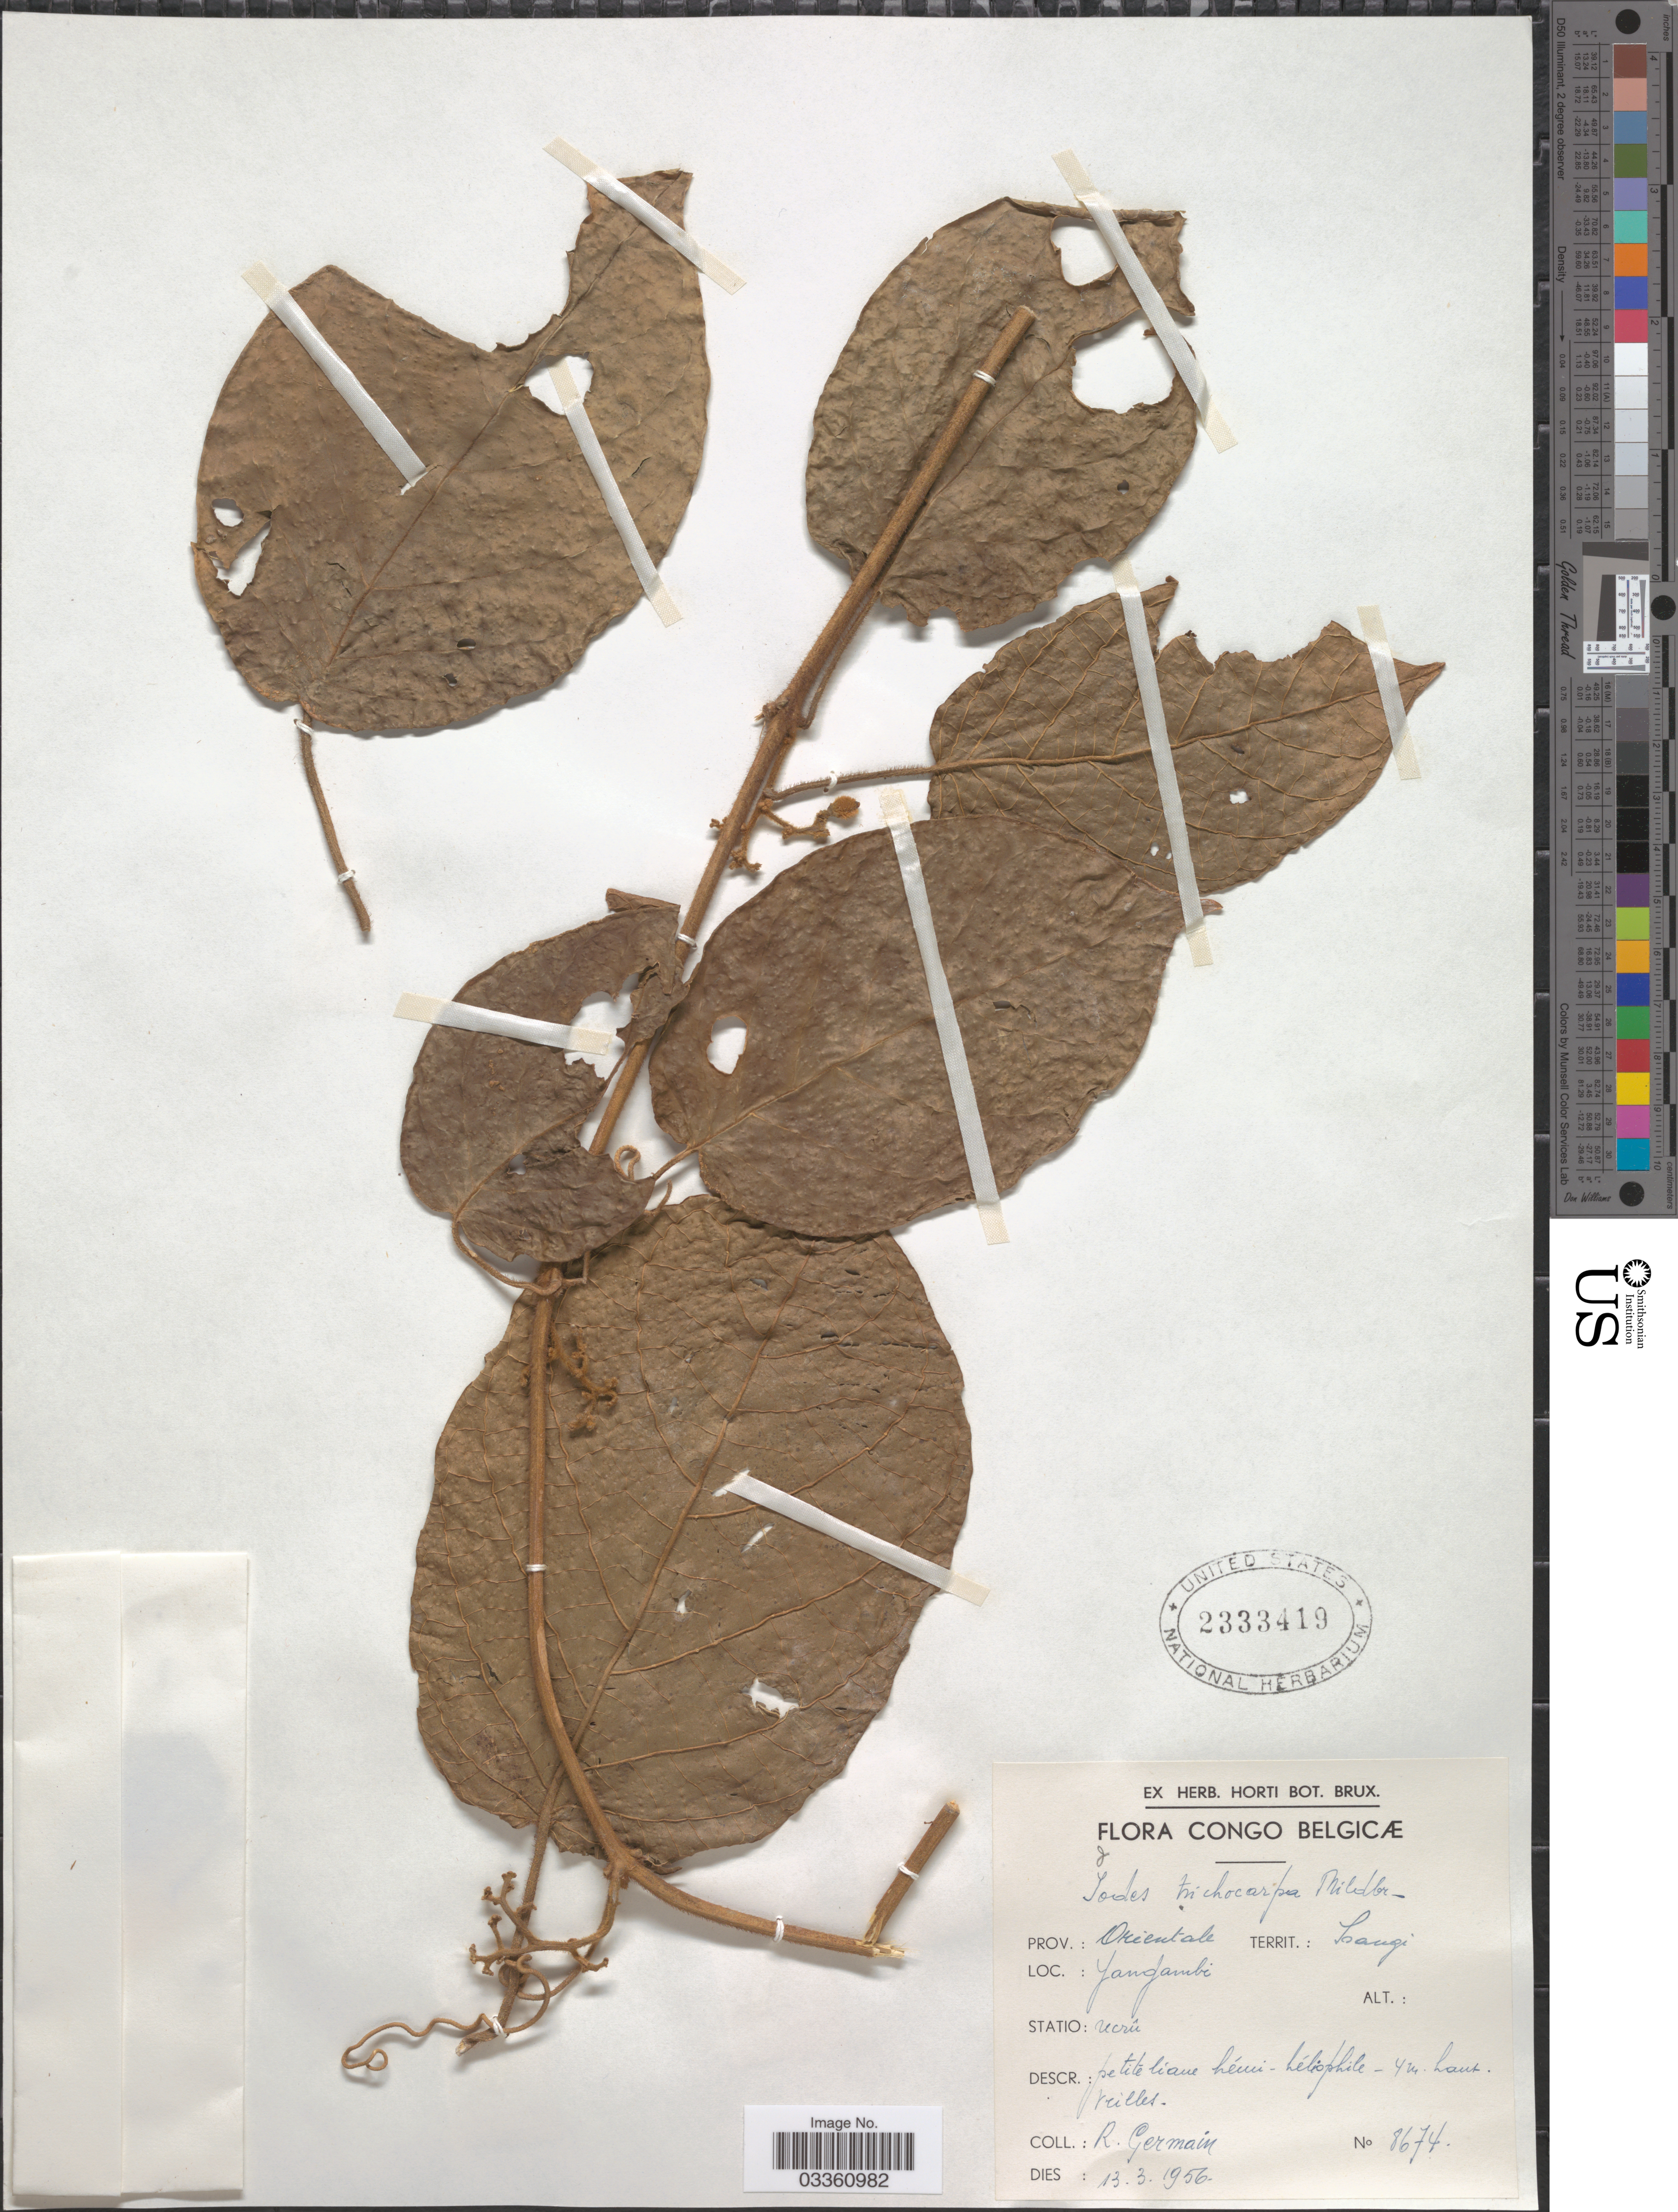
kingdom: Plantae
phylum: Tracheophyta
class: Magnoliopsida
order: Icacinales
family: Icacinaceae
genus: Iodes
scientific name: Iodes trichocarpa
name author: Mildbr.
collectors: R. Germain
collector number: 8674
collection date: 1956-03-13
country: Congo, Democratic Republic of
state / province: Tshopo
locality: Congo Belgicæ. Territ.: Isangi. Yangambi.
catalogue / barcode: US 2333419